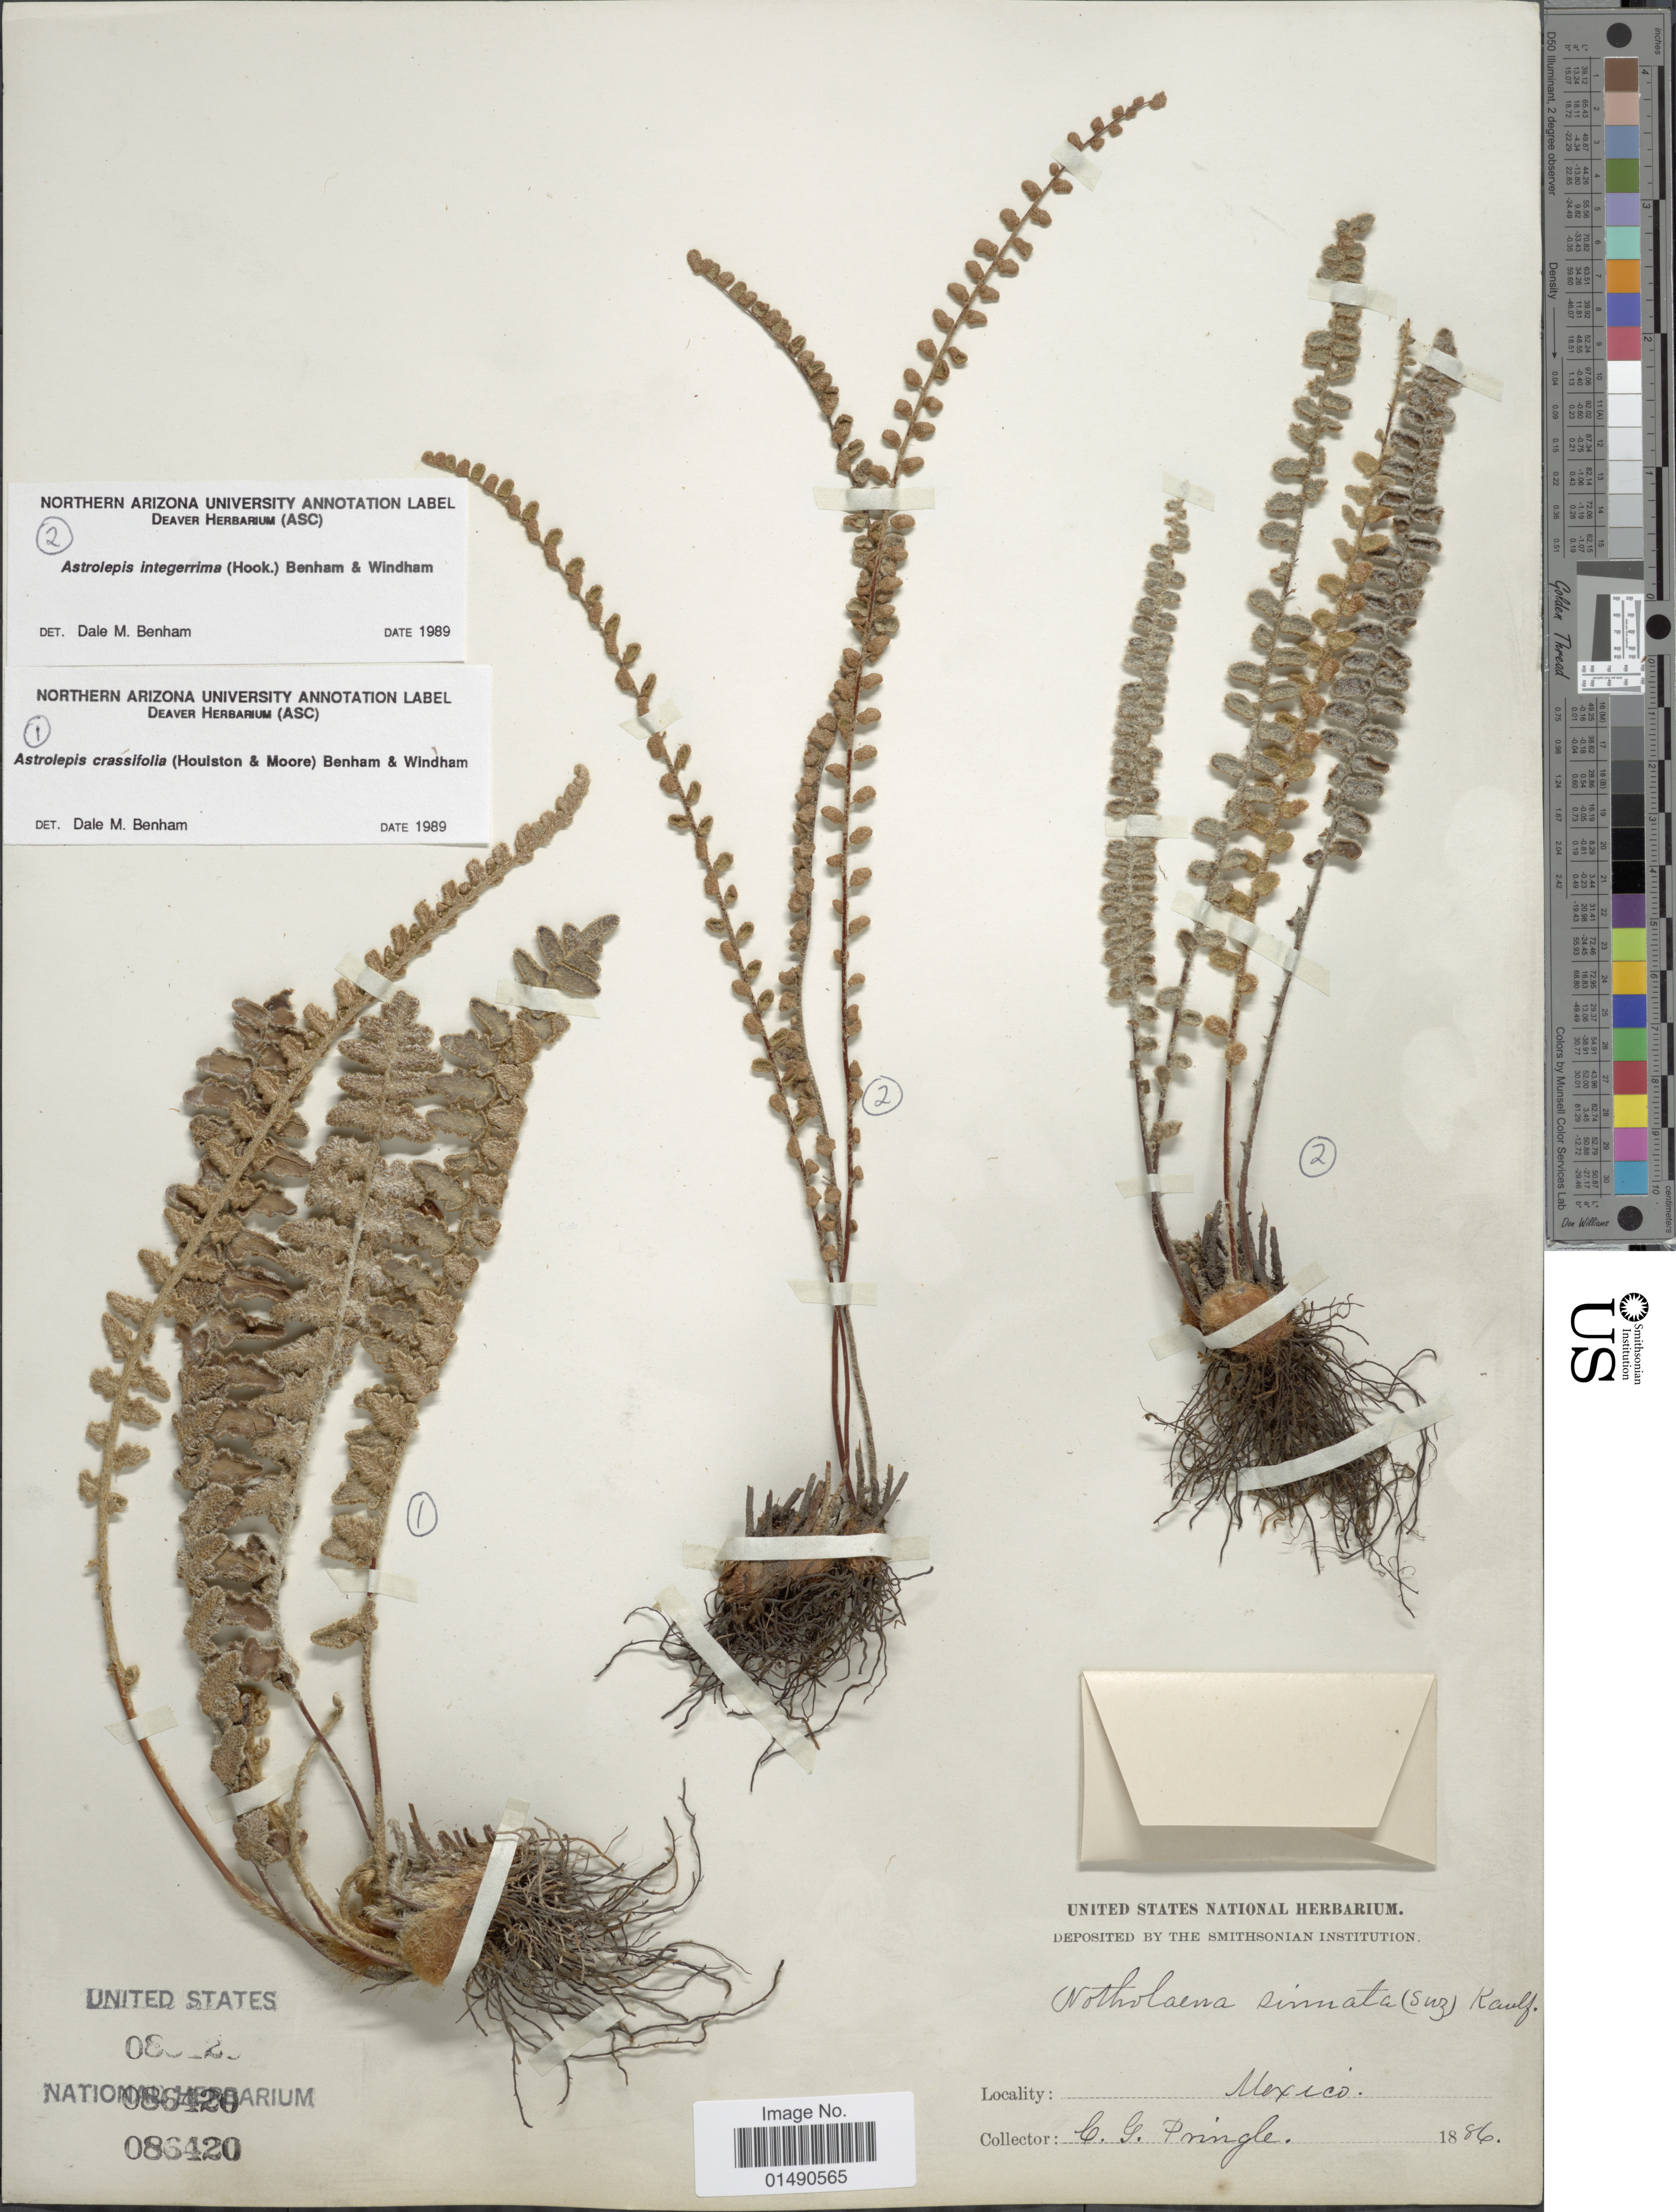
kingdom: Plantae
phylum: Tracheophyta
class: Polypodiopsida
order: Polypodiales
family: Pteridaceae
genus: Astrolepis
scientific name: Astrolepis crassifolia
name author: (Houlston & T. Moore) D.M. Benham & Windham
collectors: C. G. Pringle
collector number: s,n,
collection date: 1886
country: Mexico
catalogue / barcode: US 86420